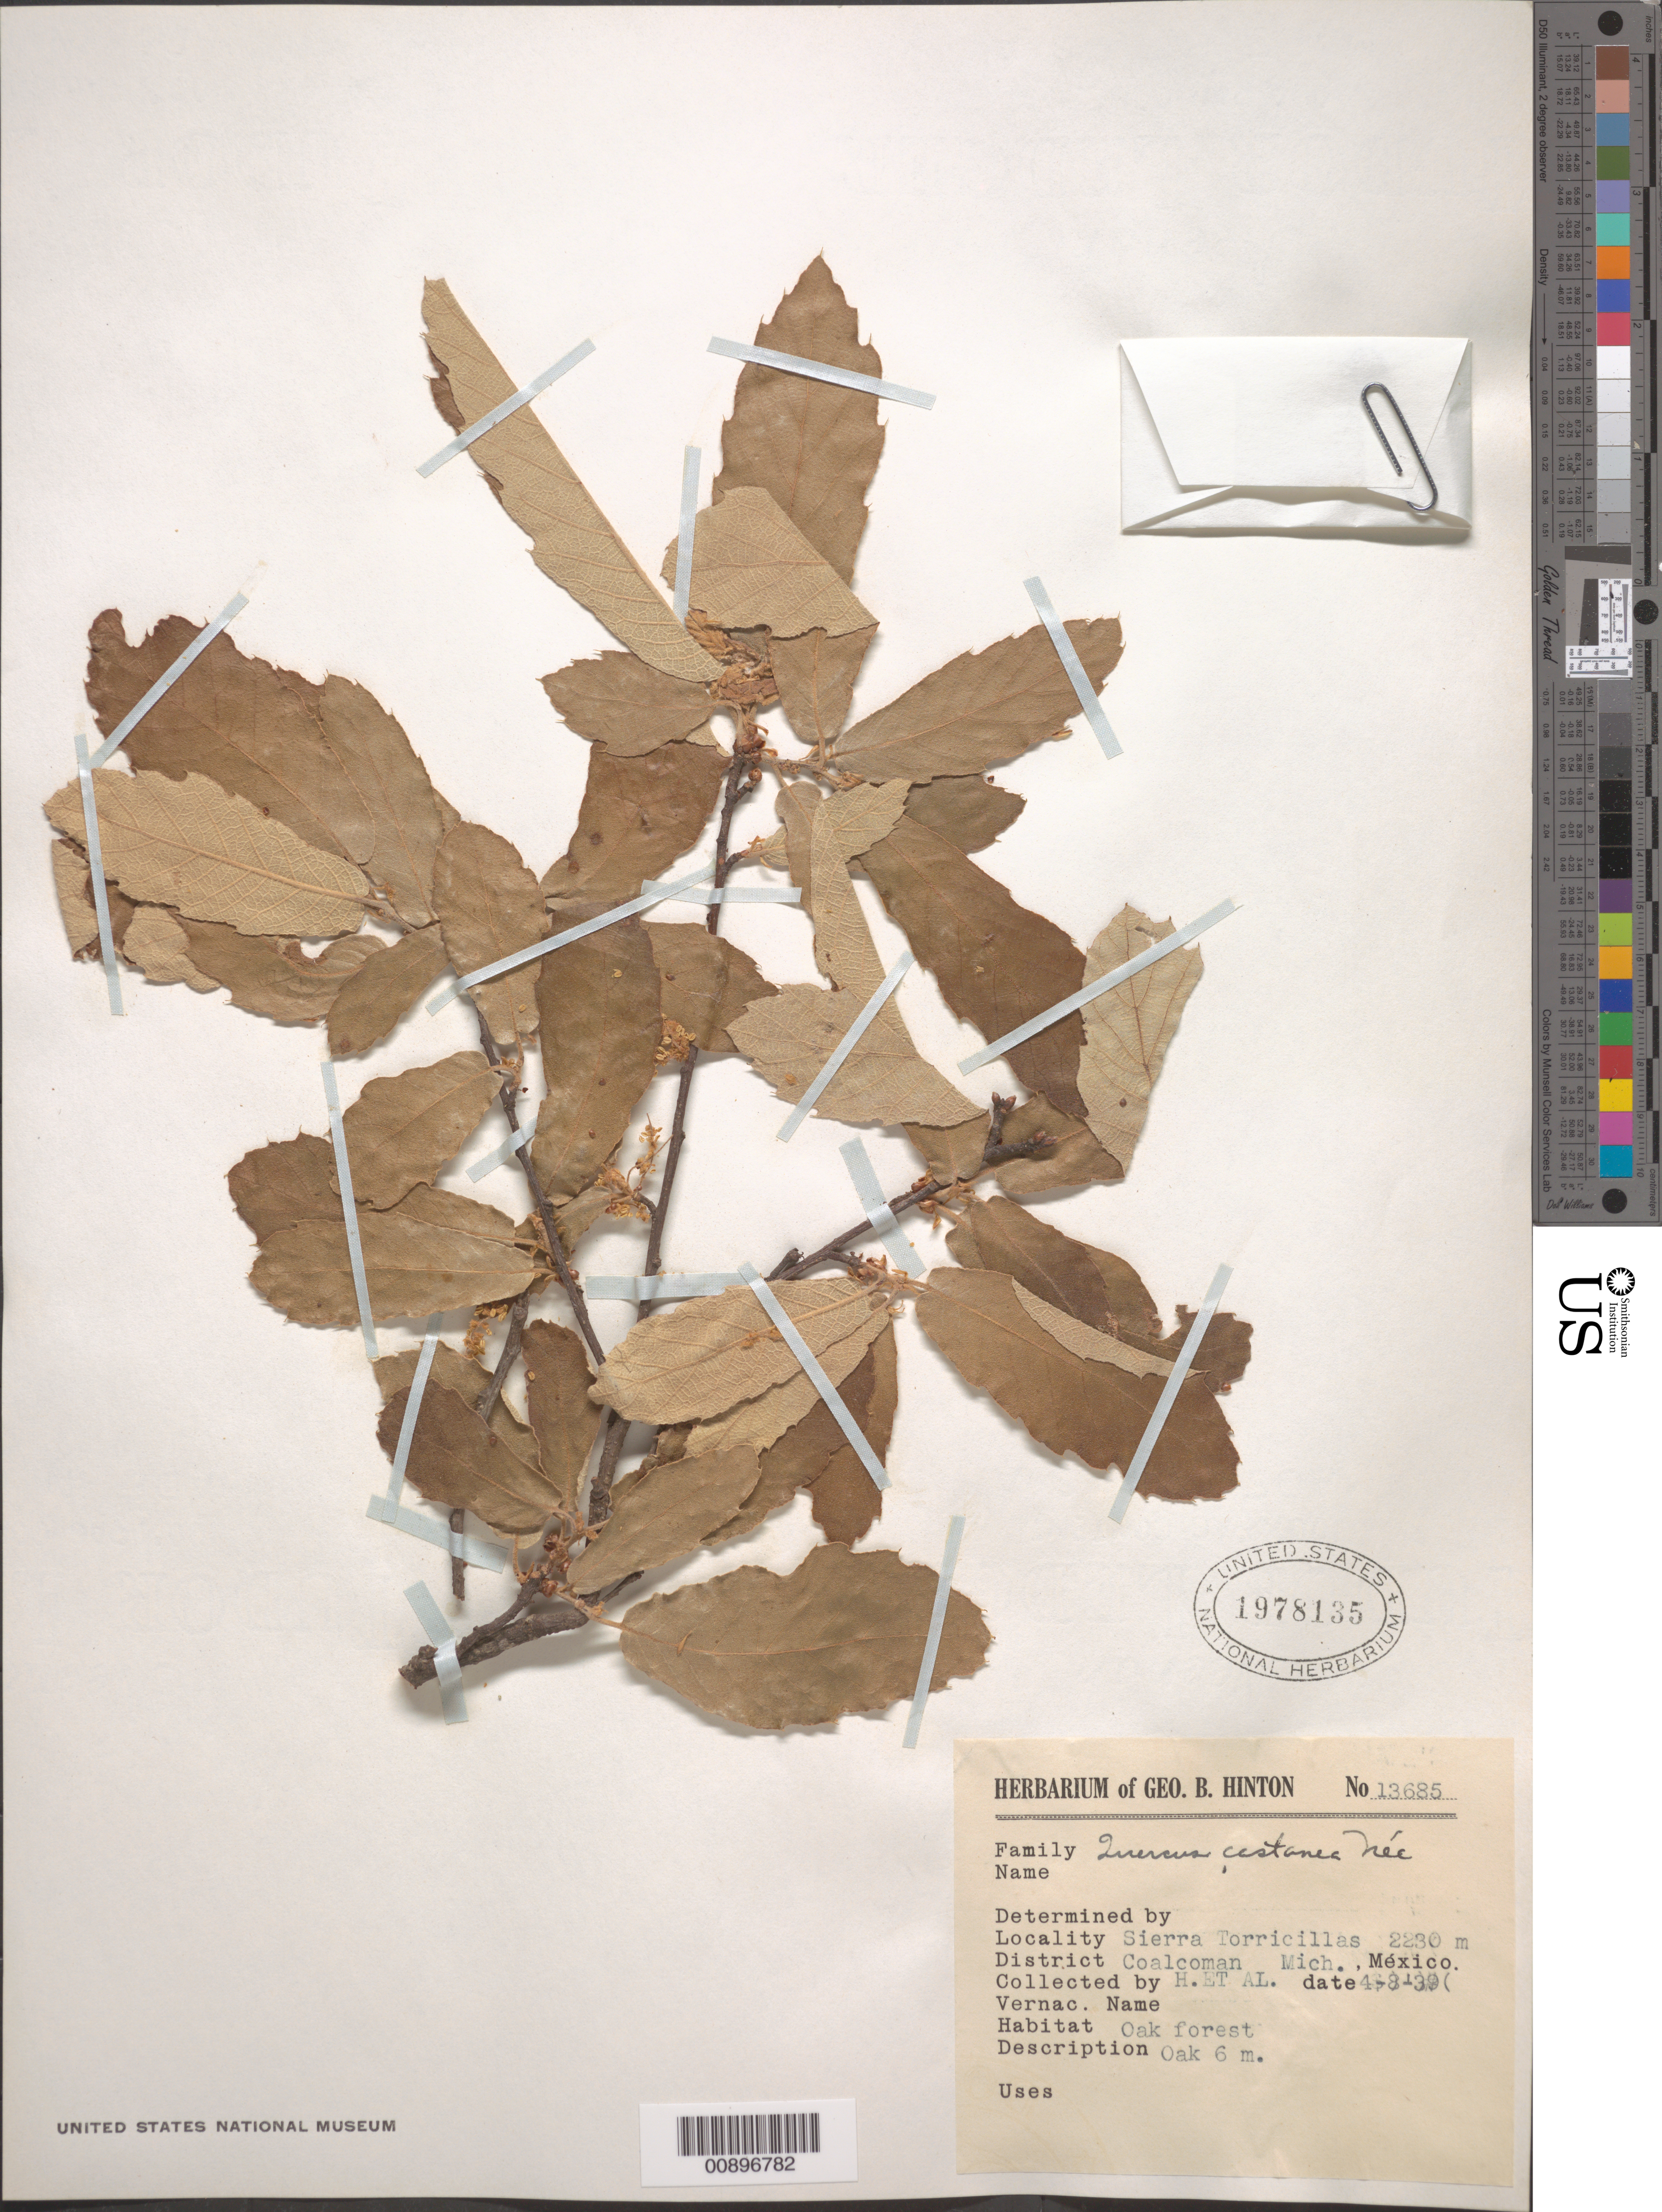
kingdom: Plantae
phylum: Tracheophyta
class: Magnoliopsida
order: Fagales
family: Fagaceae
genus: Quercus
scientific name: Quercus castanea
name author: Née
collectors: G. B. Hinton & et al.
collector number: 13685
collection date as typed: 08 Apr 1939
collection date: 1939-04-08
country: Mexico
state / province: Michoacán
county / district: Coalcomán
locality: Sierra Torricillas, District Coalcomán, Michoacán.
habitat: Oak forest.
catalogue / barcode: US 1978135